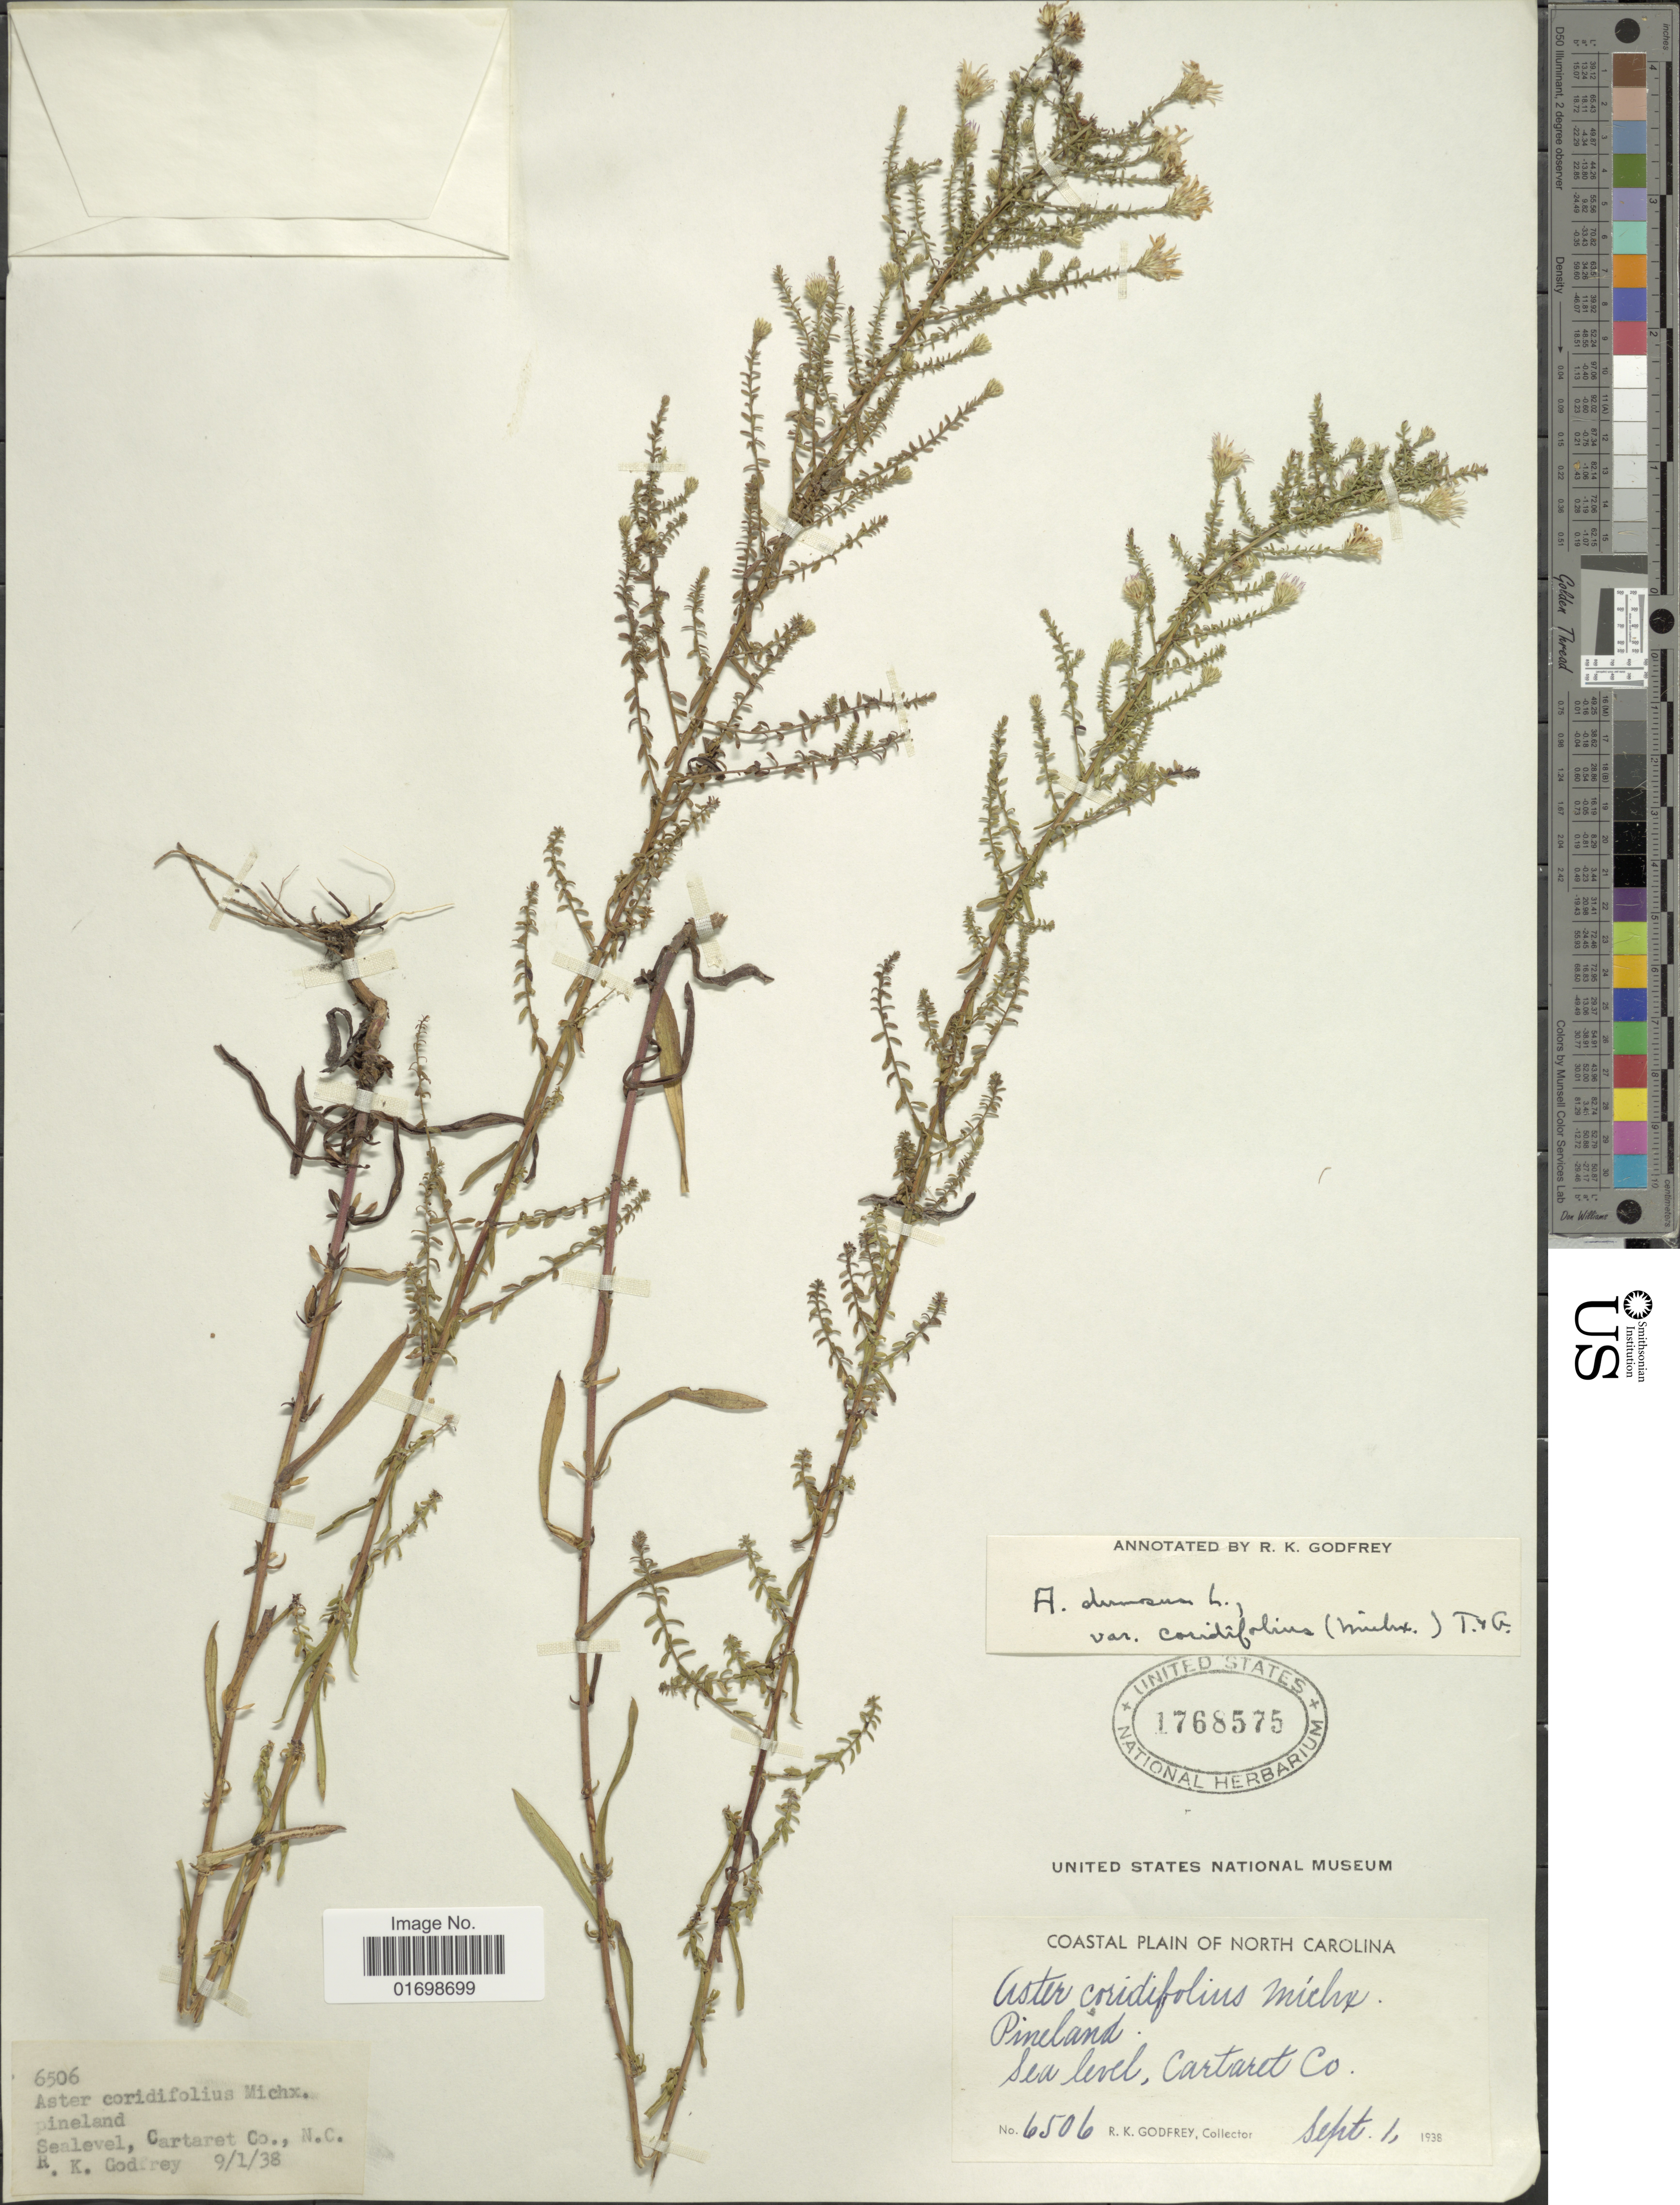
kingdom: Plantae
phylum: Tracheophyta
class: Magnoliopsida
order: Asterales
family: Asteraceae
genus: Symphyotrichum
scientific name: Symphyotrichum dumosum var. coridifolium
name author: (Michx.) Semple et al.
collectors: R. K. Godfrey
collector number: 6506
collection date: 1938-09-01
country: United States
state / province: North Carolina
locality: Coastal Plain of North Carolina. Cartaret Co. Pineland.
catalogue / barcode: US 1768575